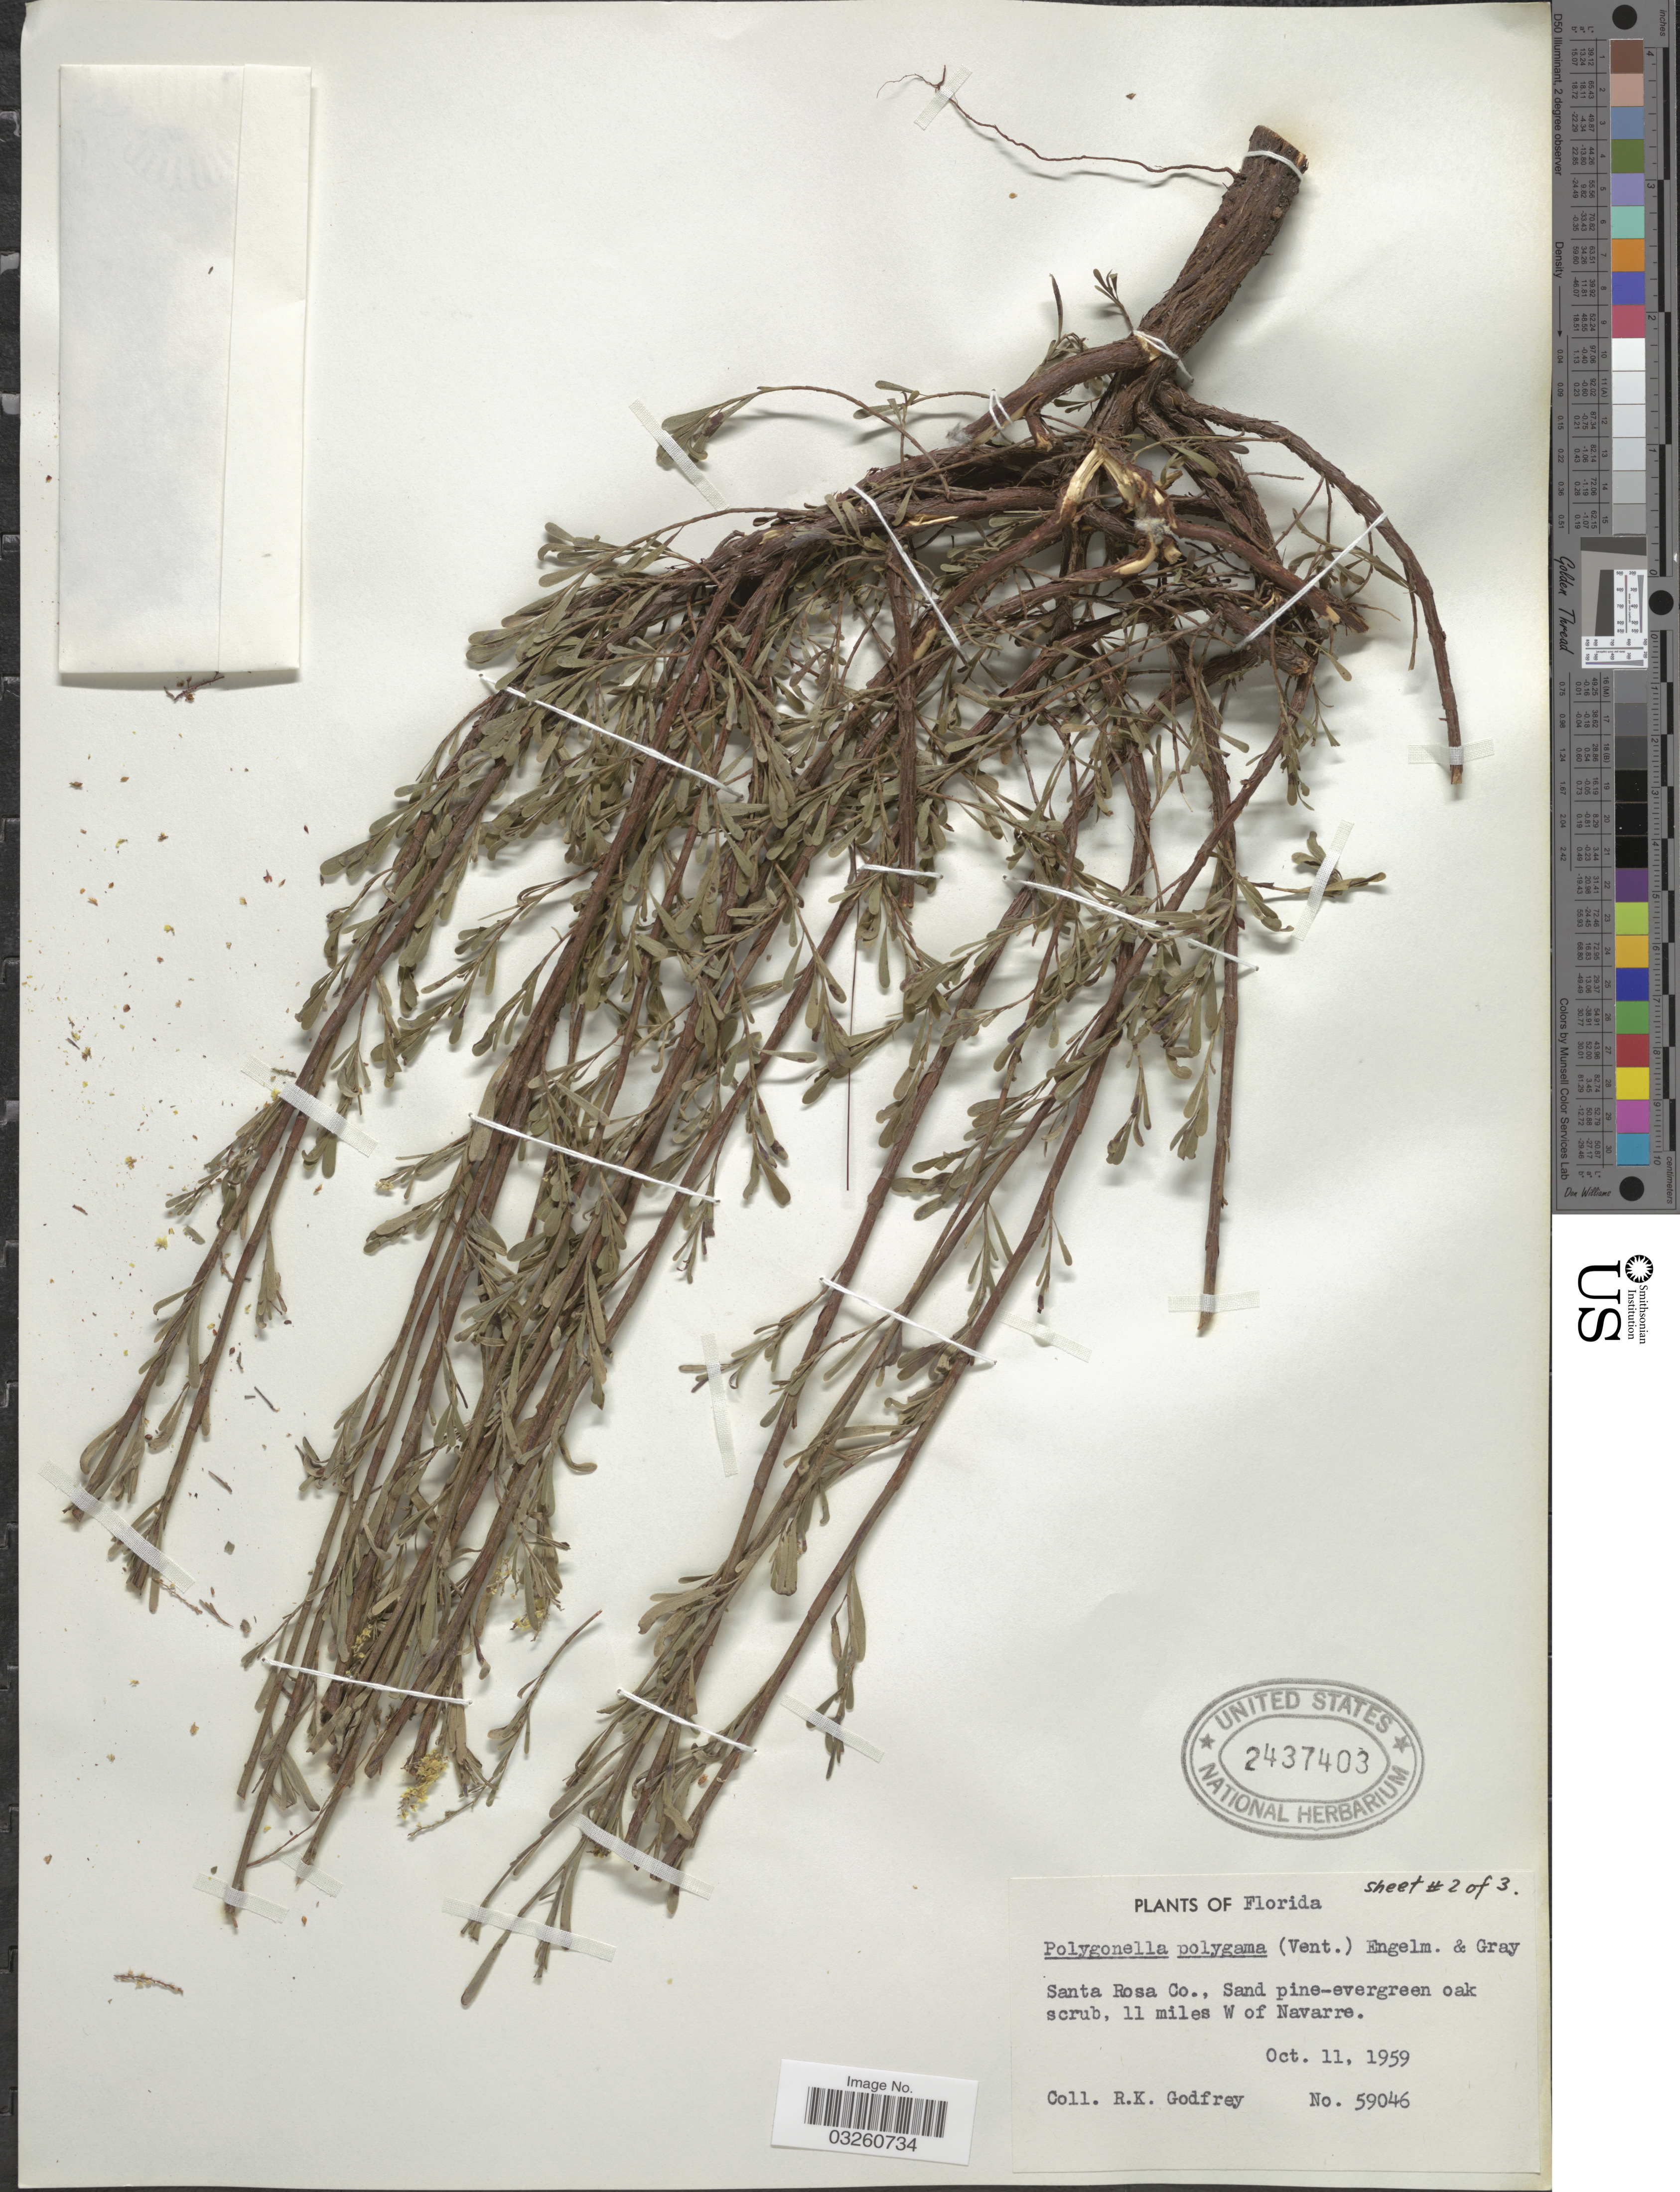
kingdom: Plantae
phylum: Tracheophyta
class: Magnoliopsida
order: Caryophyllales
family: Polygonaceae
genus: Polygonella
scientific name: Polygonella polygama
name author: (Vent.) Engelm. & A. Gray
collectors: R. K. Godfrey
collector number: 59046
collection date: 1959-10-11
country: United States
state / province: Florida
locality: Santa Rosa Co., Sand pine-evergreen oak scrub, 11 miles W of Navarre.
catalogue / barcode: US 2437403